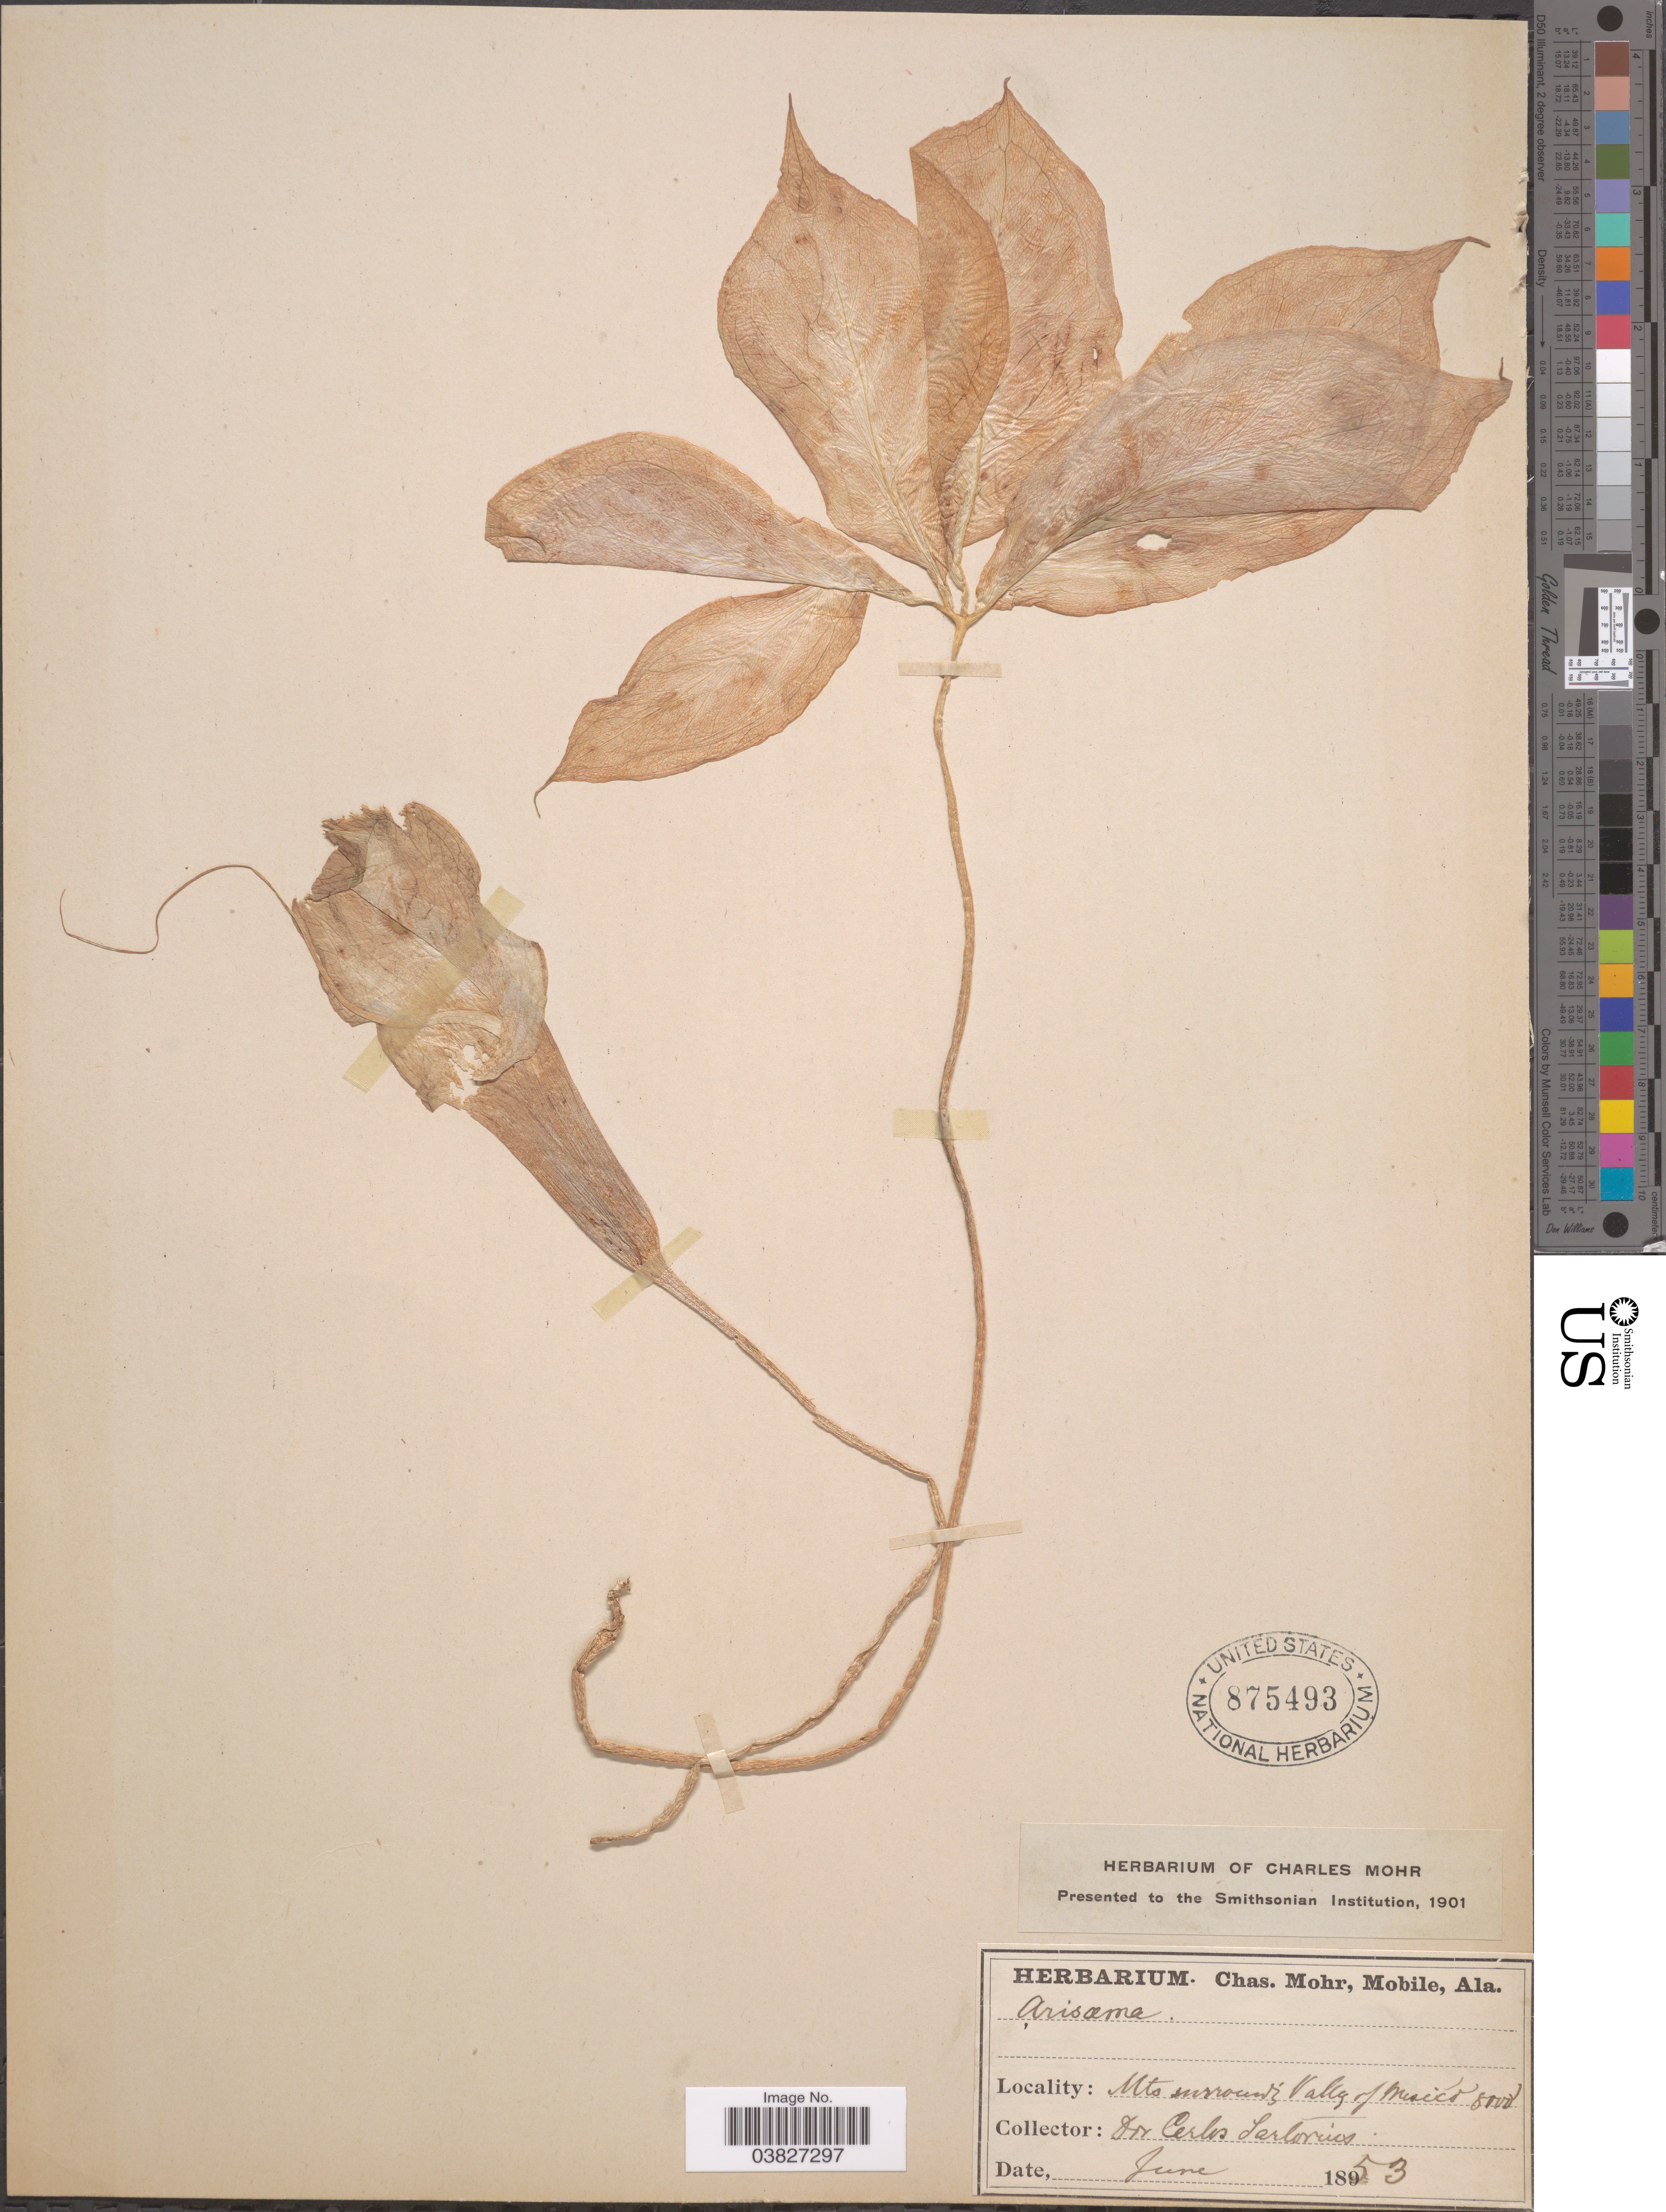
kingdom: Plantae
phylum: Tracheophyta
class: Liliopsida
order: Alismatales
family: Araceae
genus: Arisaema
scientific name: Arisaema macrospathum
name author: Benth.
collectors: C. Sartorius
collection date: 1853-06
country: Mexico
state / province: México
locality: Mts. Surrounding Valley of Mexíco.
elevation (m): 2438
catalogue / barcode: US 875493